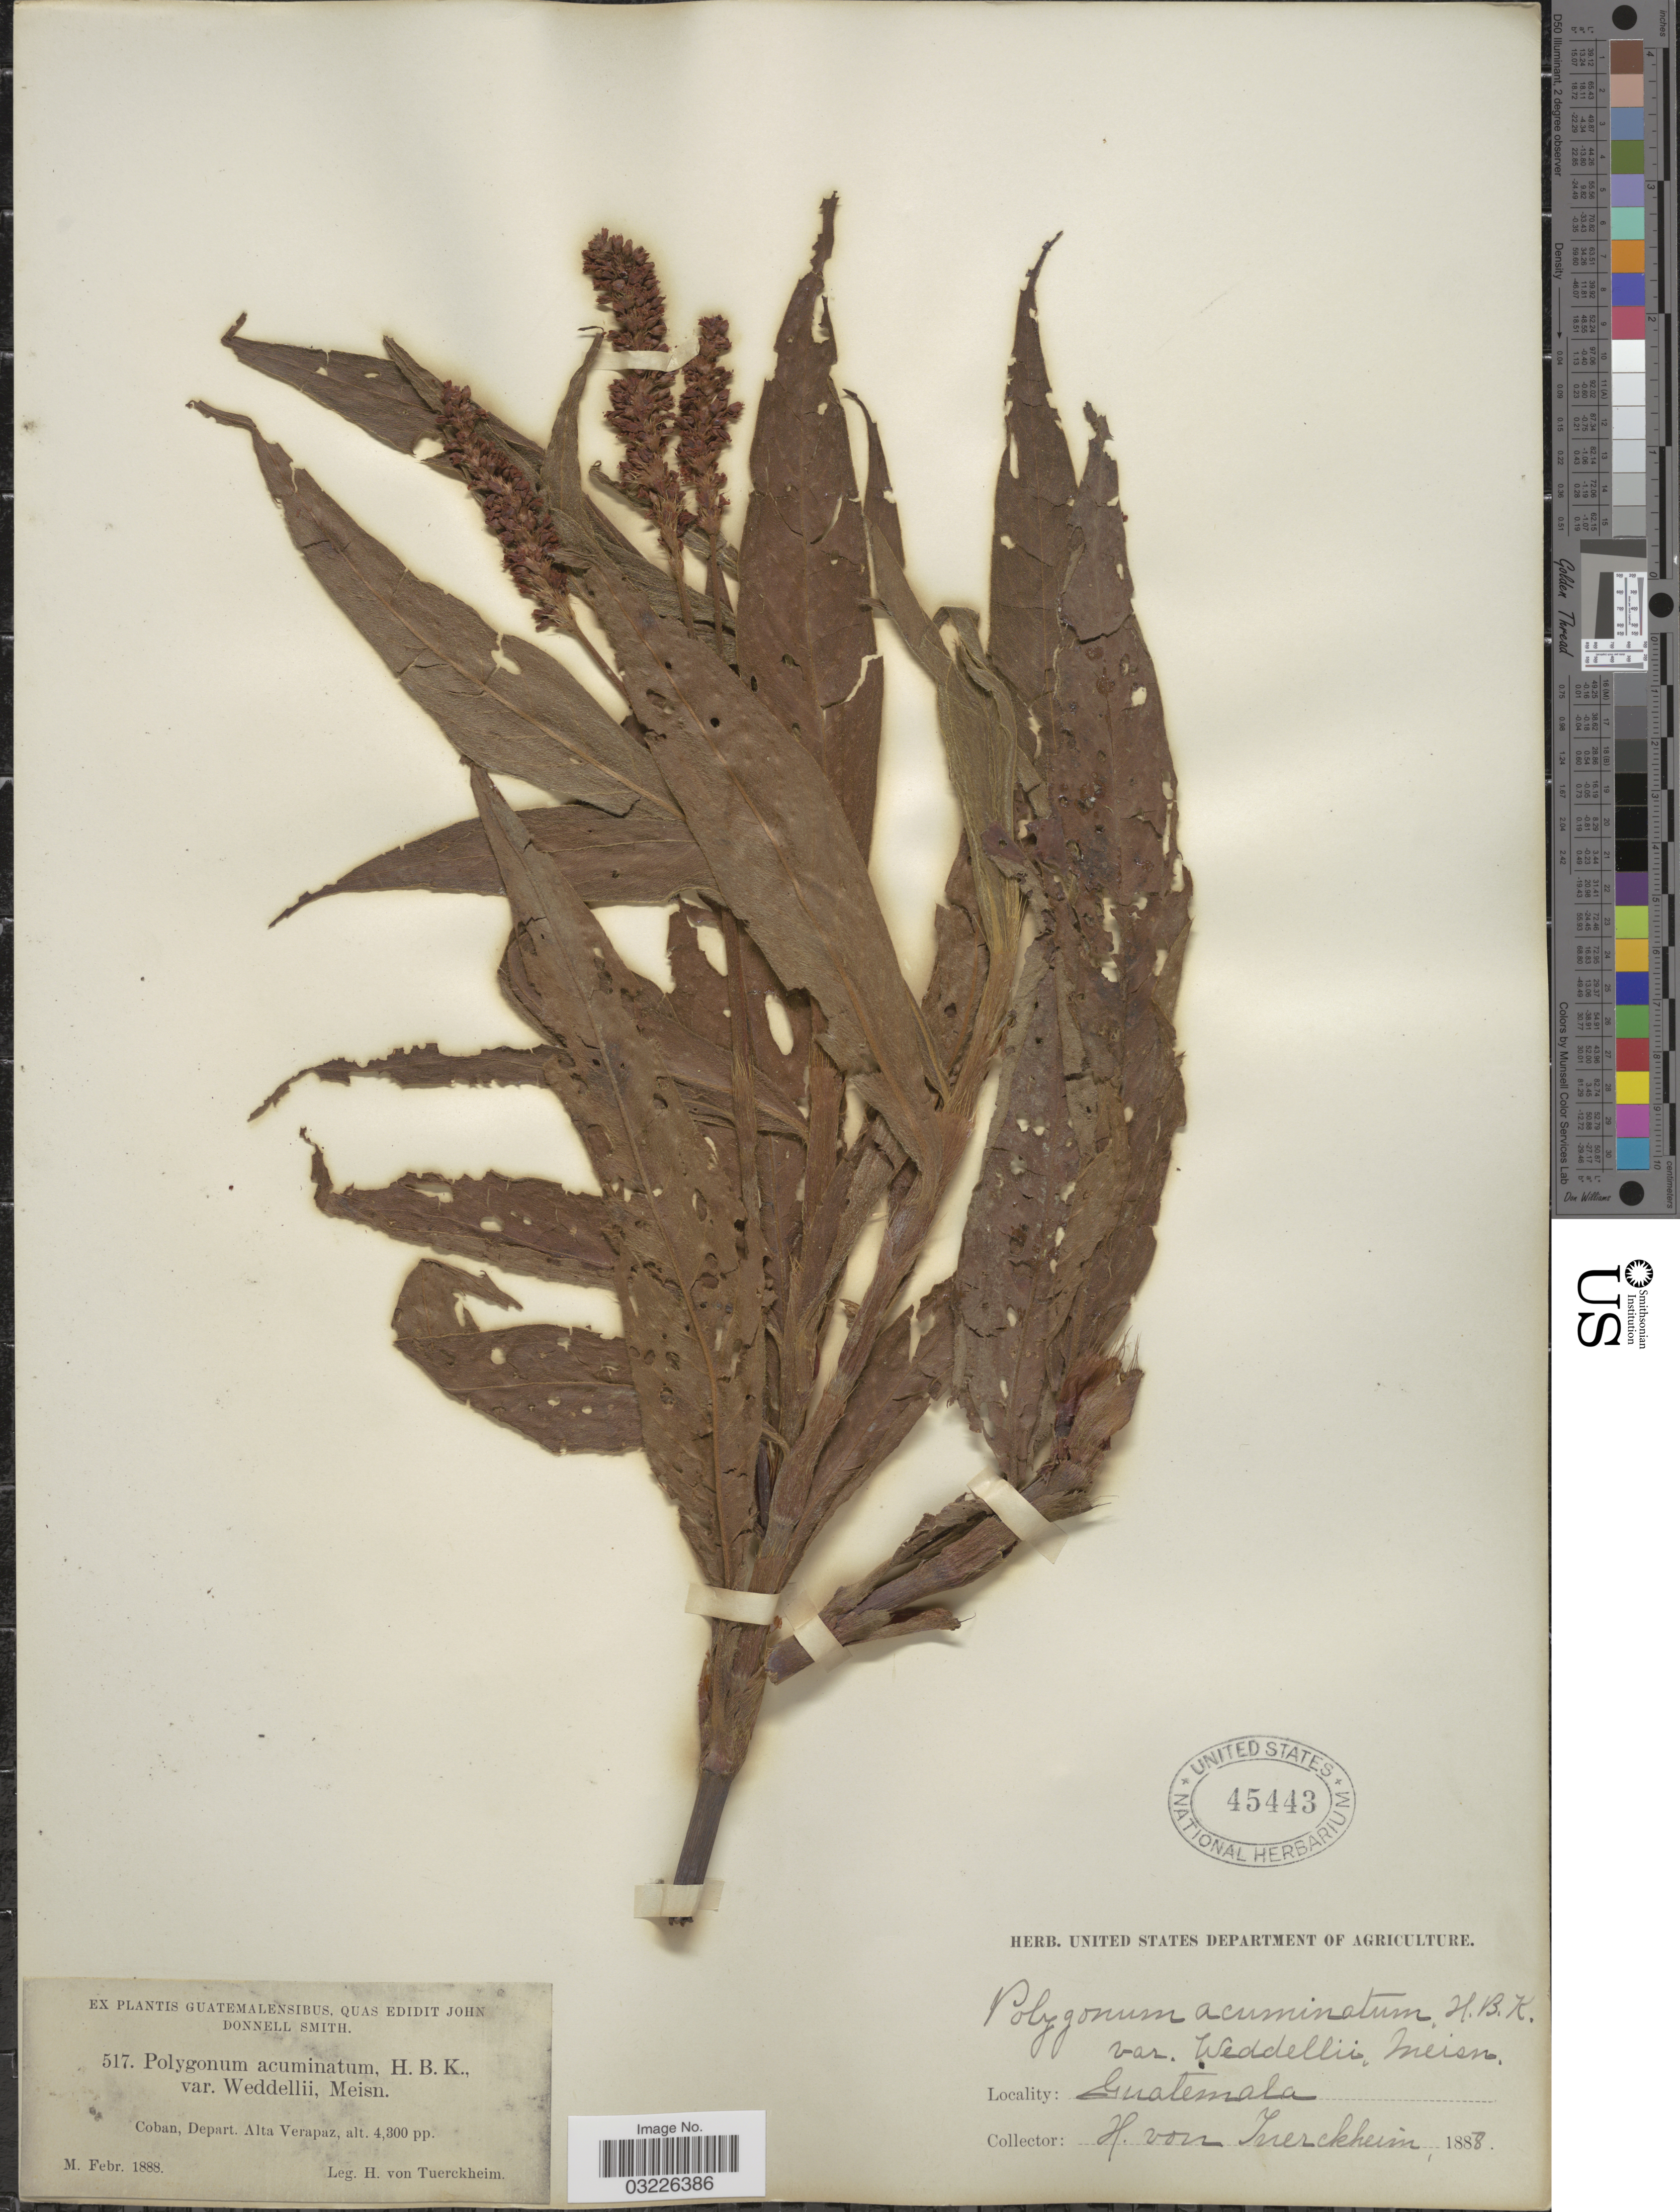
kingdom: Plantae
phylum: Tracheophyta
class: Magnoliopsida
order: Caryophyllales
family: Polygonaceae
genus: Polygonum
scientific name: Polygonum acuminatum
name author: Kunth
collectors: H. von Türckheim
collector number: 517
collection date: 1888-02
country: Guatemala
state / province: Alta Verapaz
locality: Coban, Depart. Alta Verapaz.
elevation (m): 1311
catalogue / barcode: US 45443